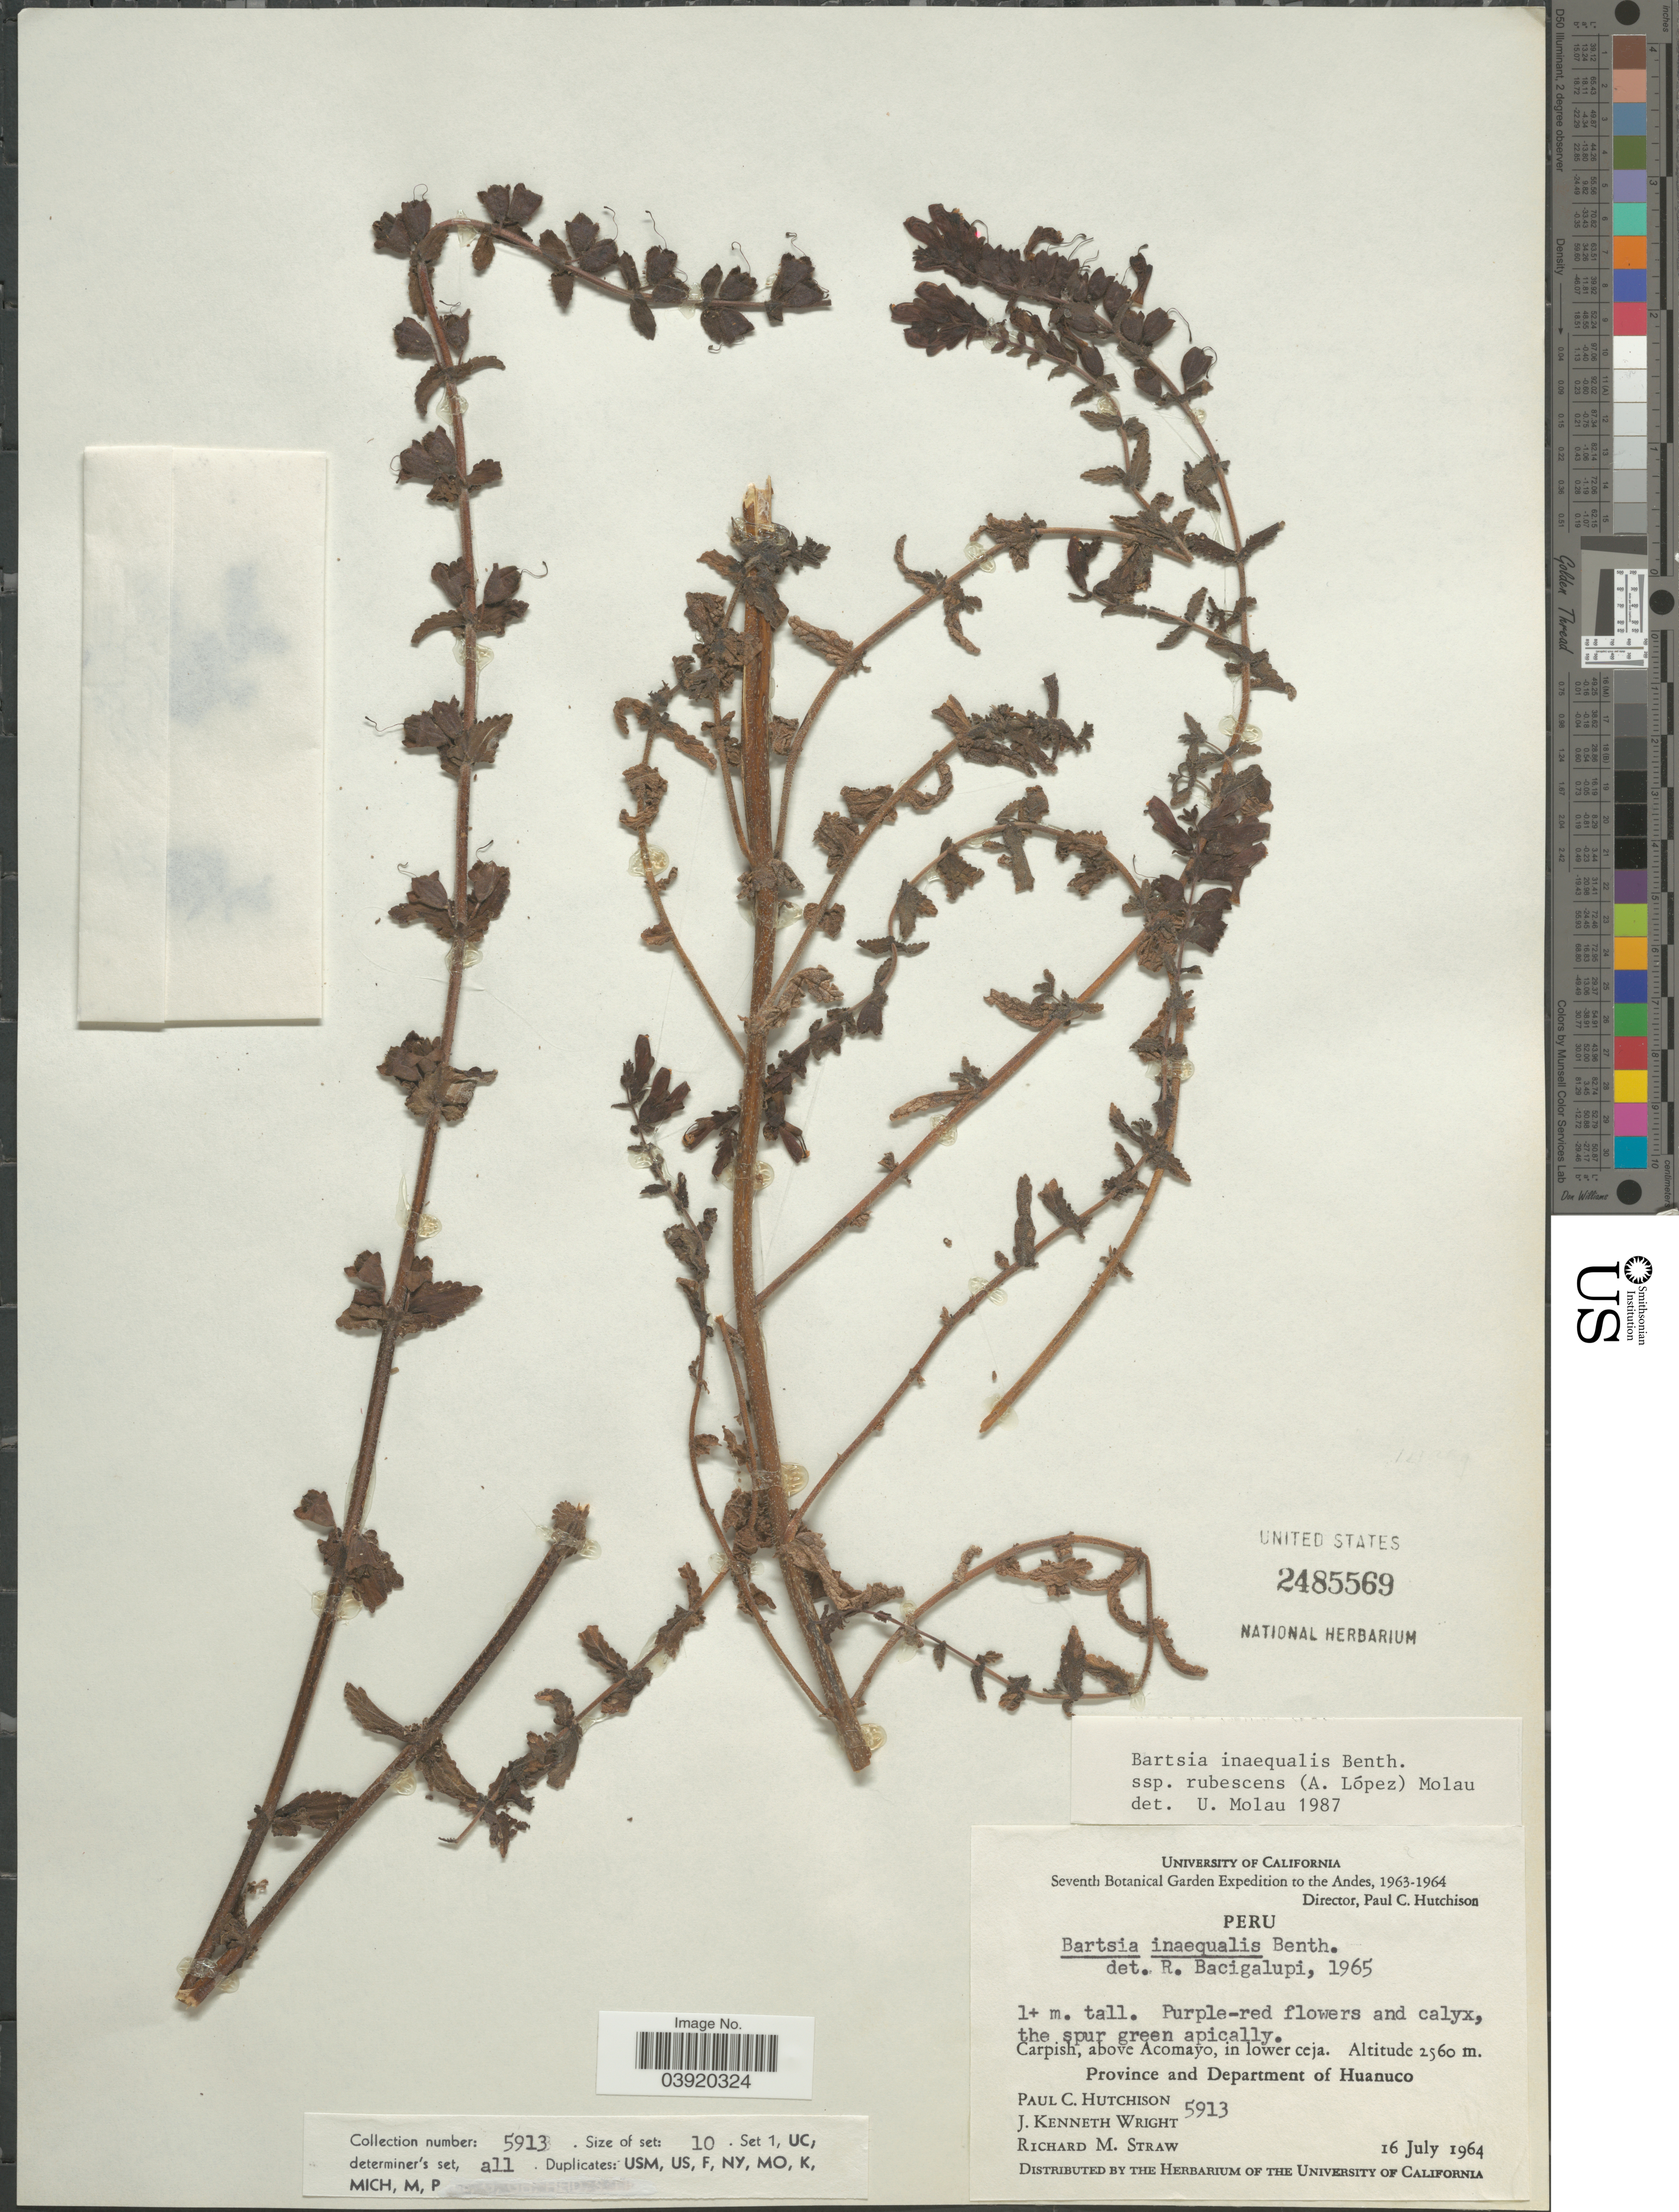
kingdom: Plantae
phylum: Tracheophyta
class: Magnoliopsida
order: Lamiales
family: Orobanchaceae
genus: Neobartsia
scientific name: Neobartsia inaequalis subsp. duripilis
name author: (Edwin) Uribe-Convers & Tank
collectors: P. C. Hutchison, J. K. Wright & R. M. Straw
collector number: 5913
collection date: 1964-07-16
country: Peru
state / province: Huánuco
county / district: Huánuco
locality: The Andes. Carpish, above Acomayo, in lower ceja. Province and Department of Huanuco.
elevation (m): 2560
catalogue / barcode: US 2485569